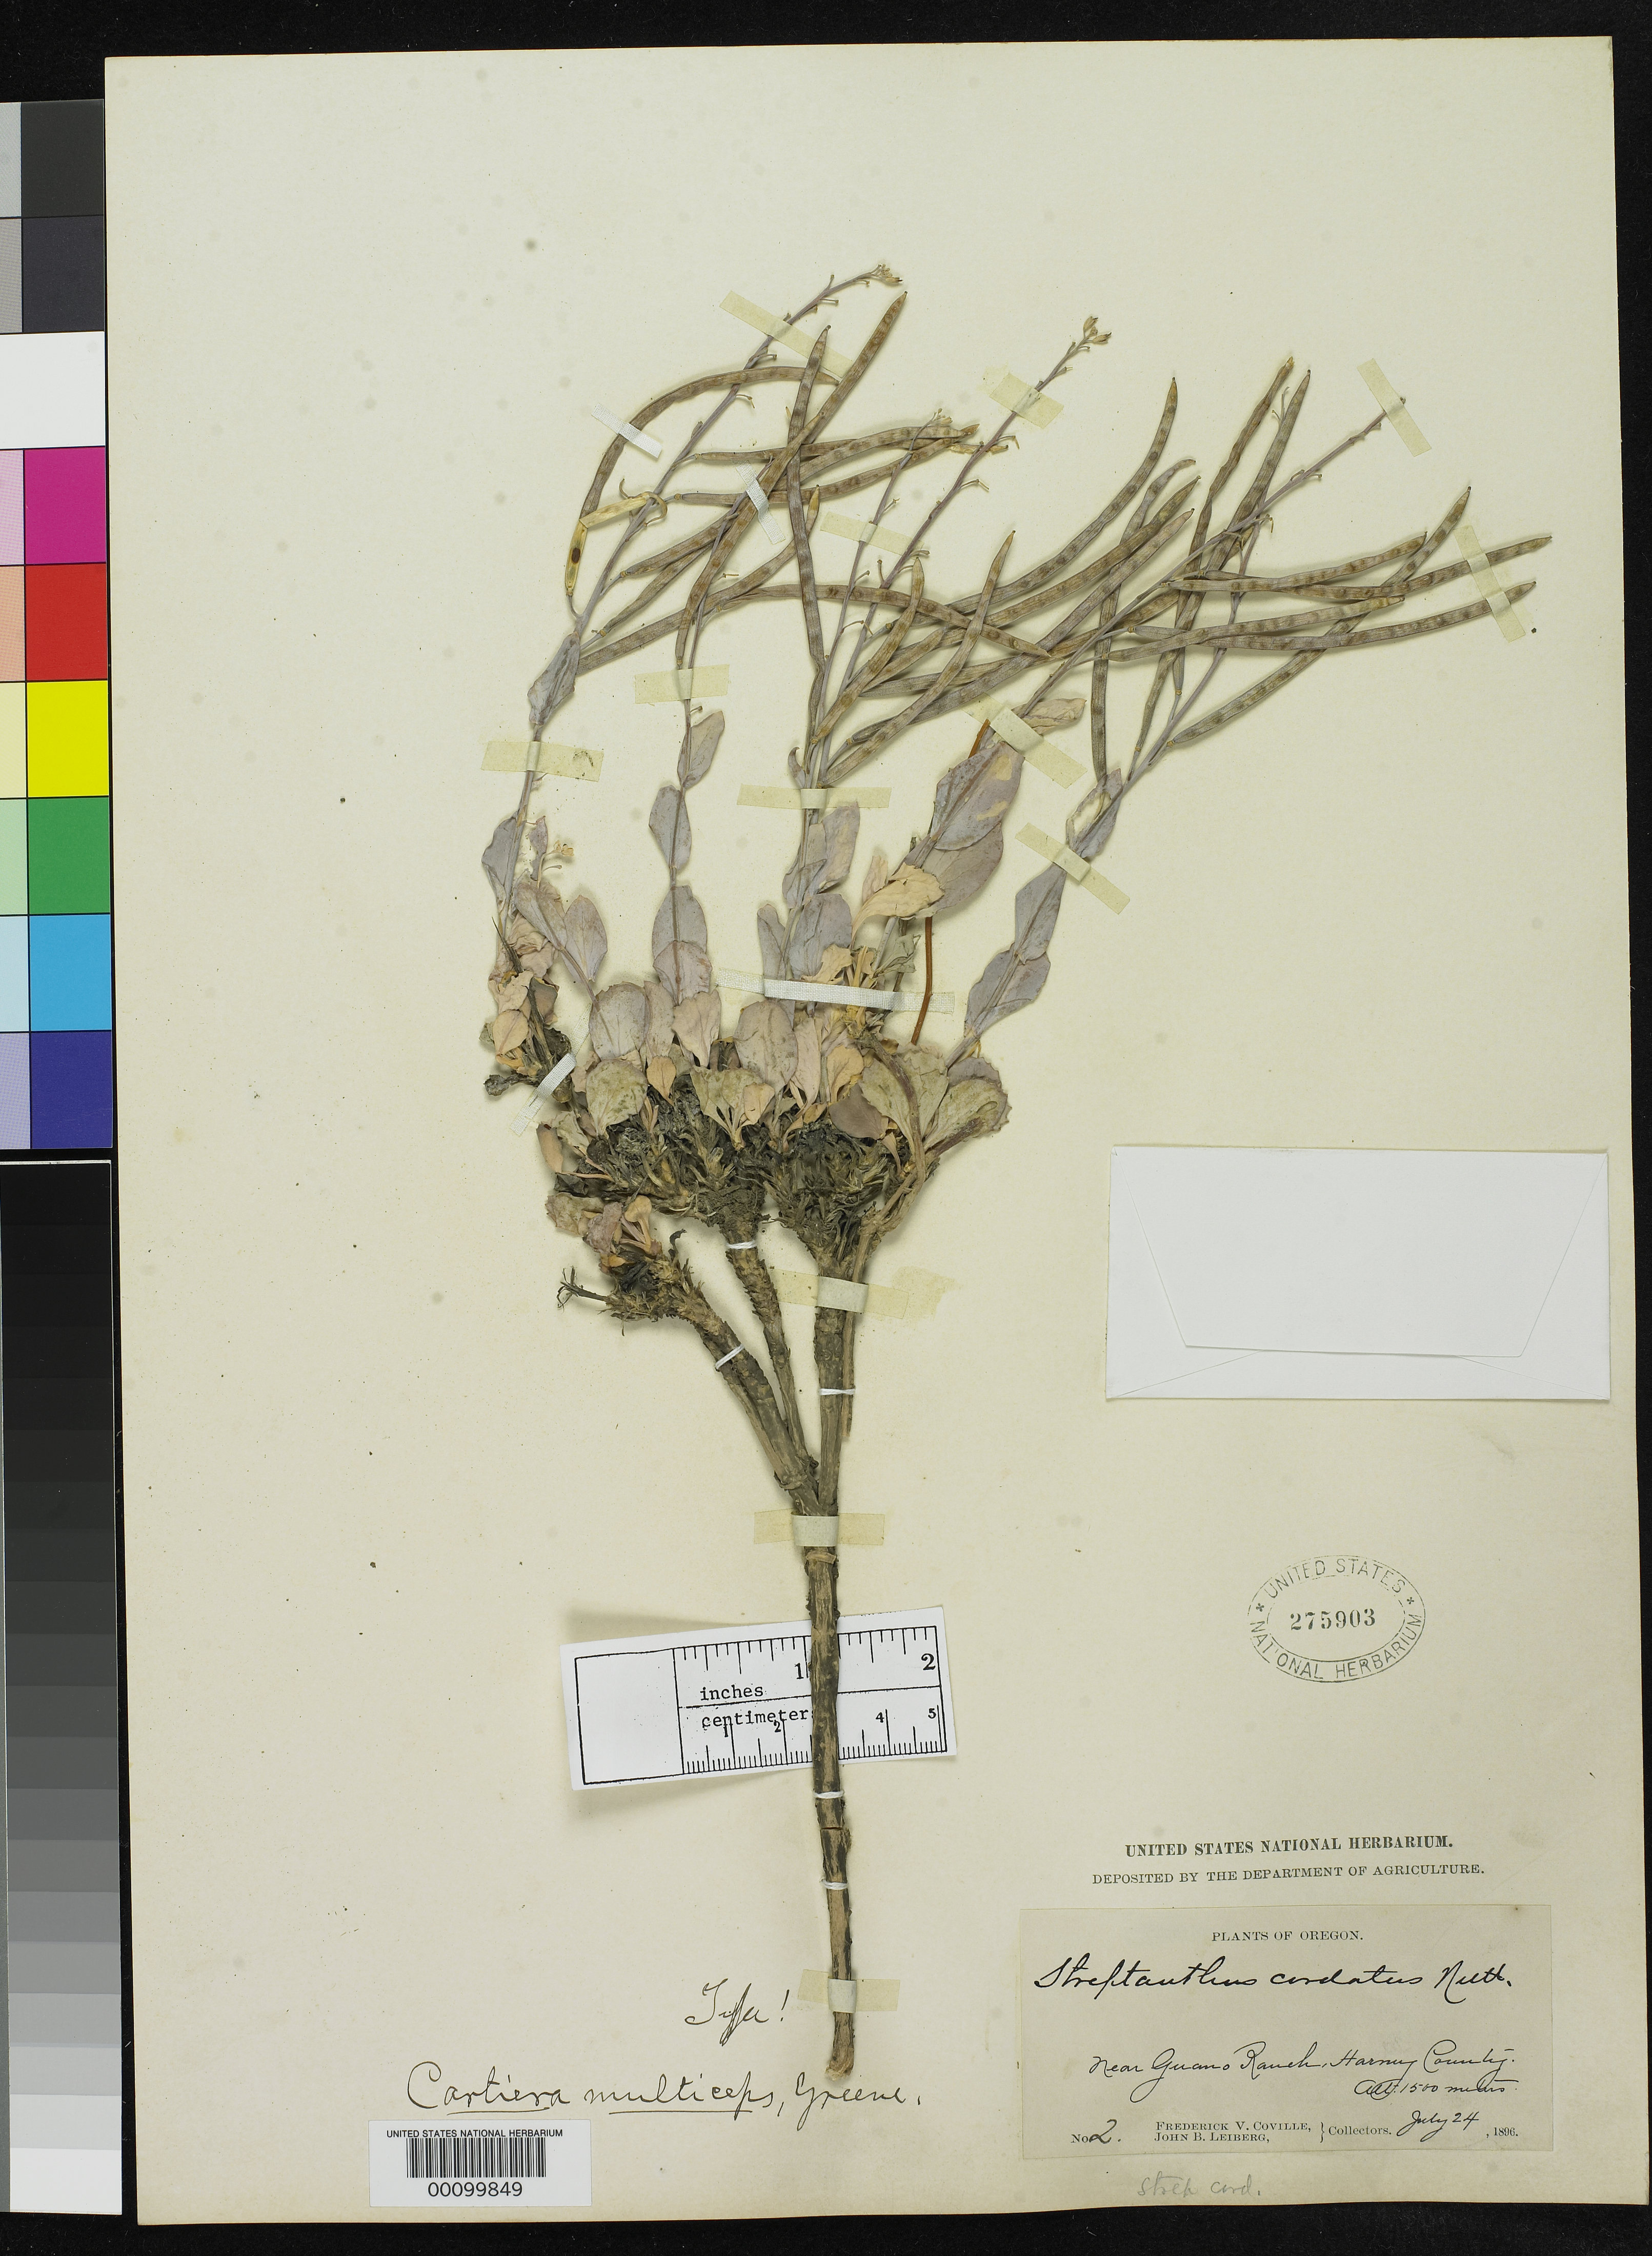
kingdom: Plantae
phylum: Tracheophyta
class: Magnoliopsida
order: Brassicales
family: Brassicaceae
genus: Cartiera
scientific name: Cartiera multiceps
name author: Greene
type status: Holotype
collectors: F. V. Coville & J. Leiberg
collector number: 2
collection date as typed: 24 Jul 1896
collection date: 1896-07-24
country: United States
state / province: Oregon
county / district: Harney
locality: Guano Ranch.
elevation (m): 1500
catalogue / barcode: US 275903